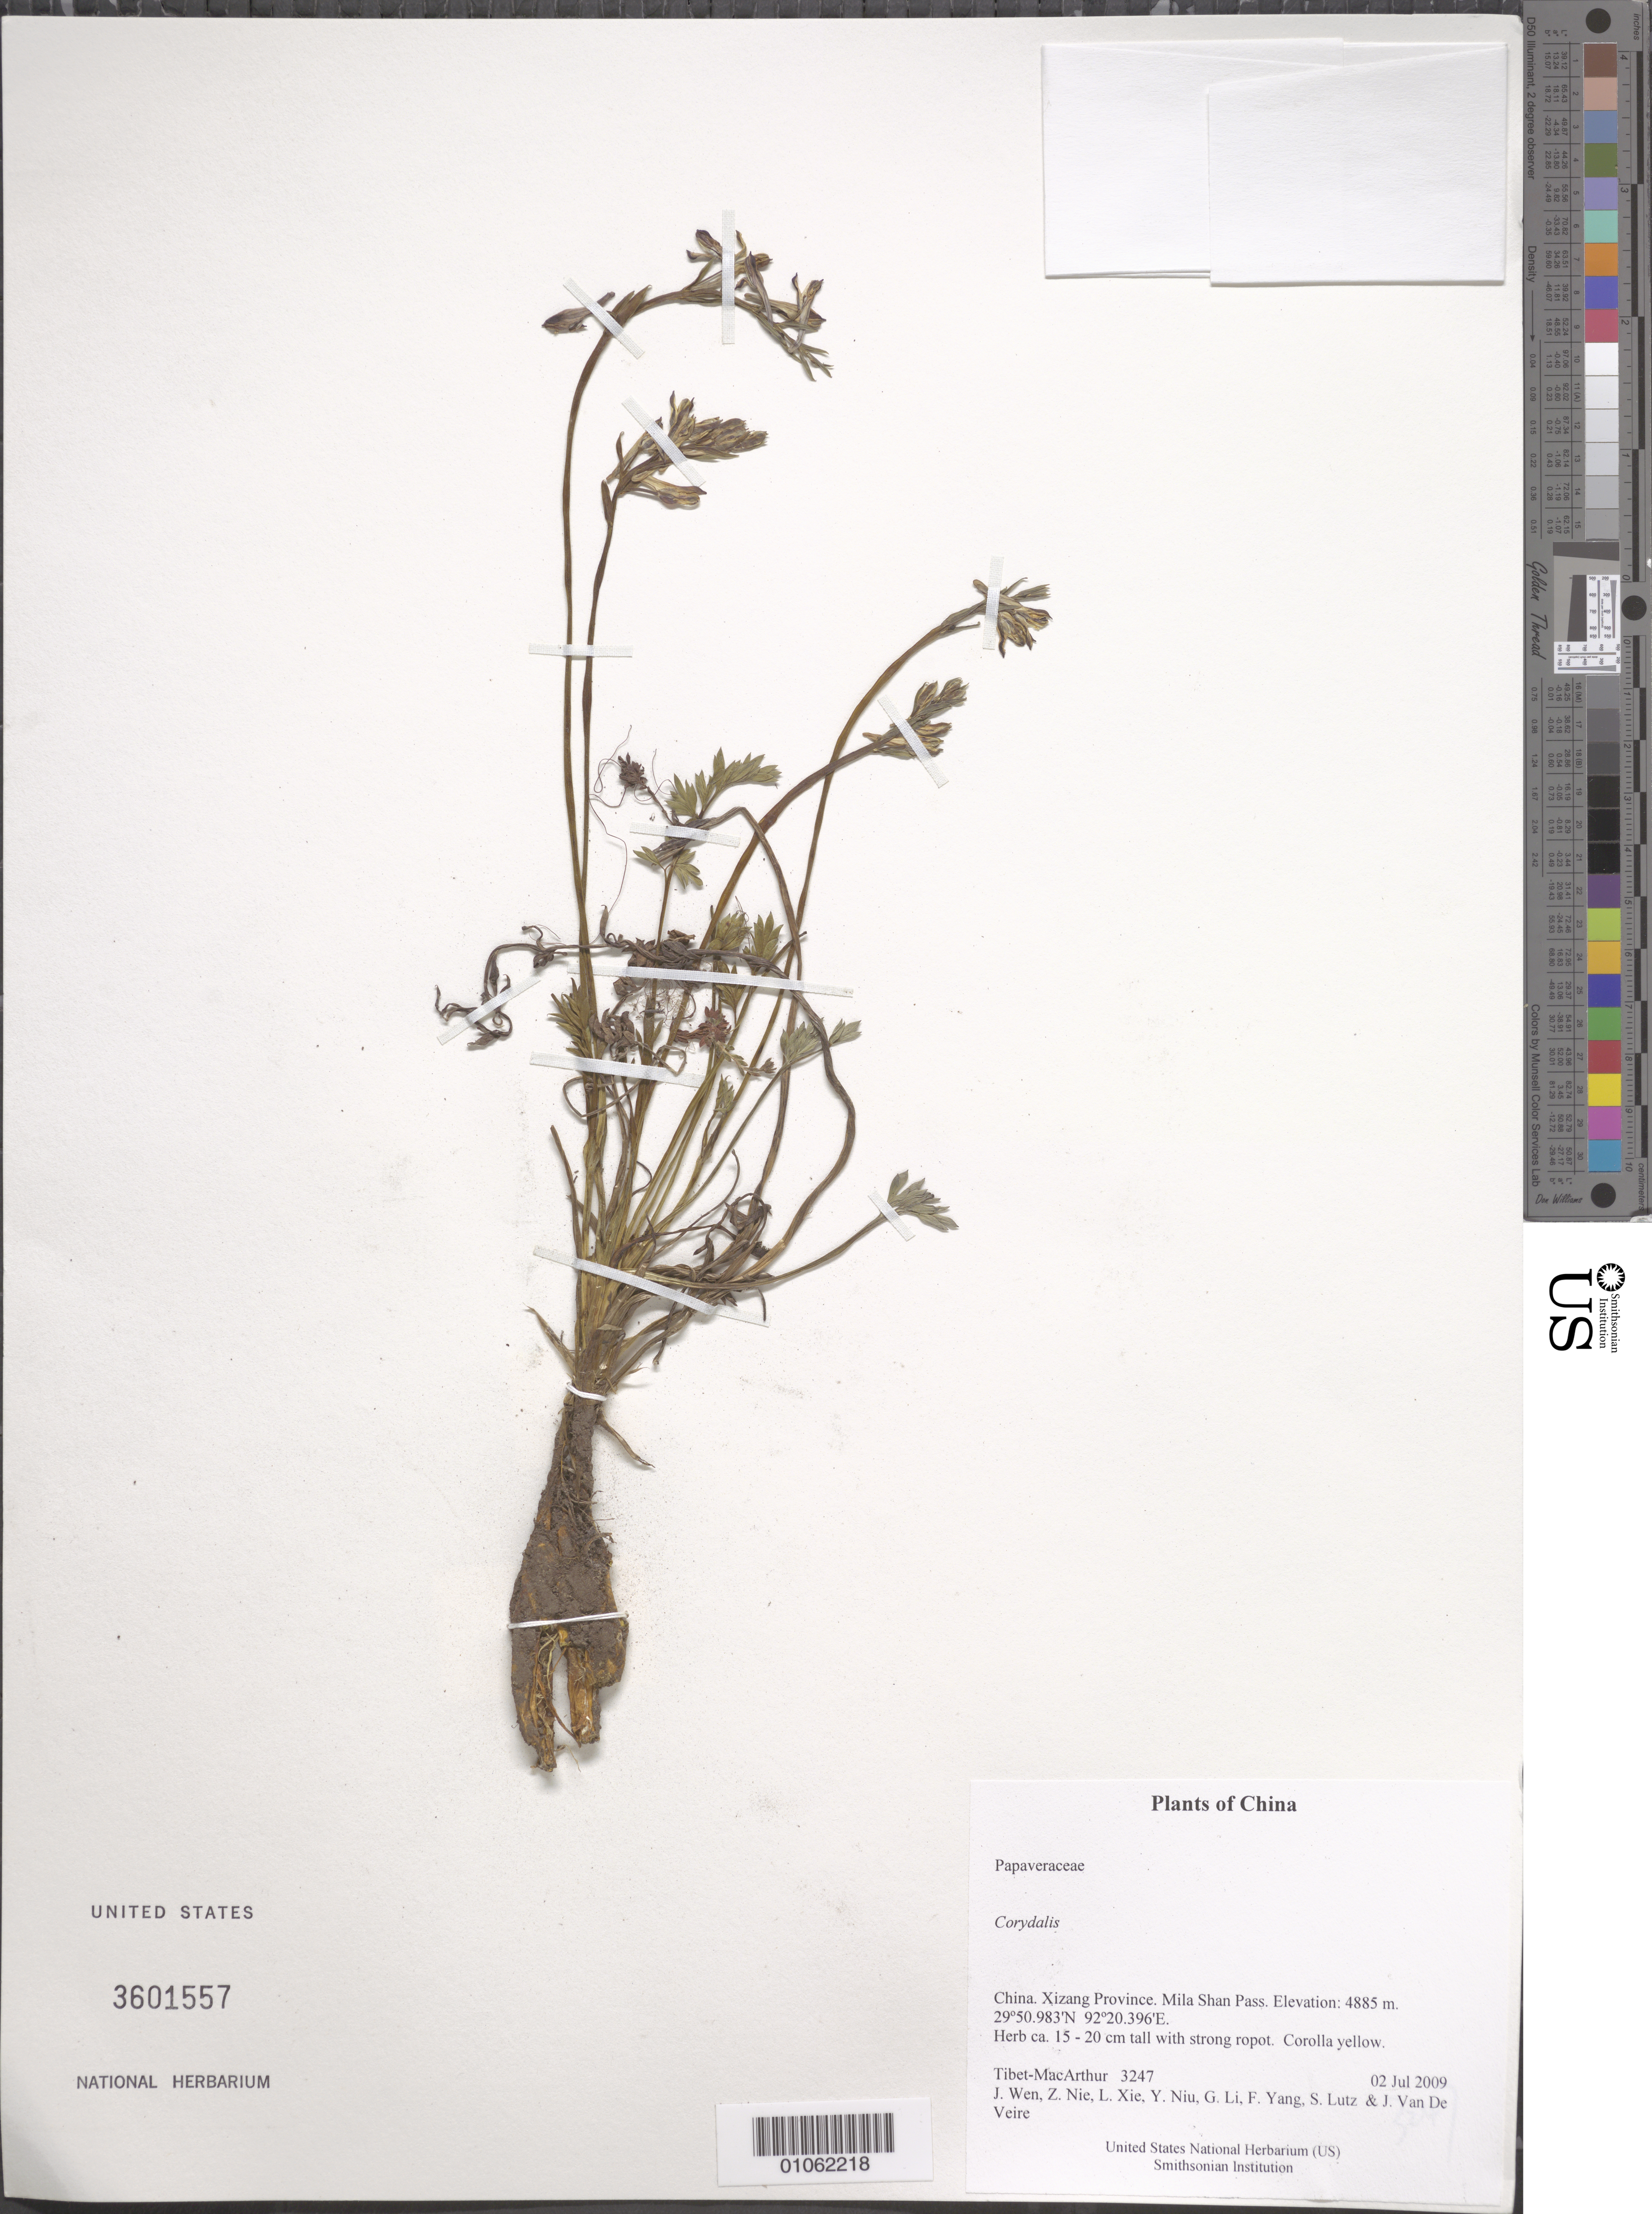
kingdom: Plantae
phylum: Tracheophyta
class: Magnoliopsida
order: Ranunculales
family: Papaveraceae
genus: Corydalis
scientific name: Corydalis sp.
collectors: Tibet-MacArthur, J. Wen, Z. Nie, L. Xie, Y. Niu, G. Li, F. Yang, S. Lutz & J. Van De Veire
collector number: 3247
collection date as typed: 02 Jul 2009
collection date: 2009-07-02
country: China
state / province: Xizang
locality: Mila Shan Pass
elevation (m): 4885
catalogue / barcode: US 3601557